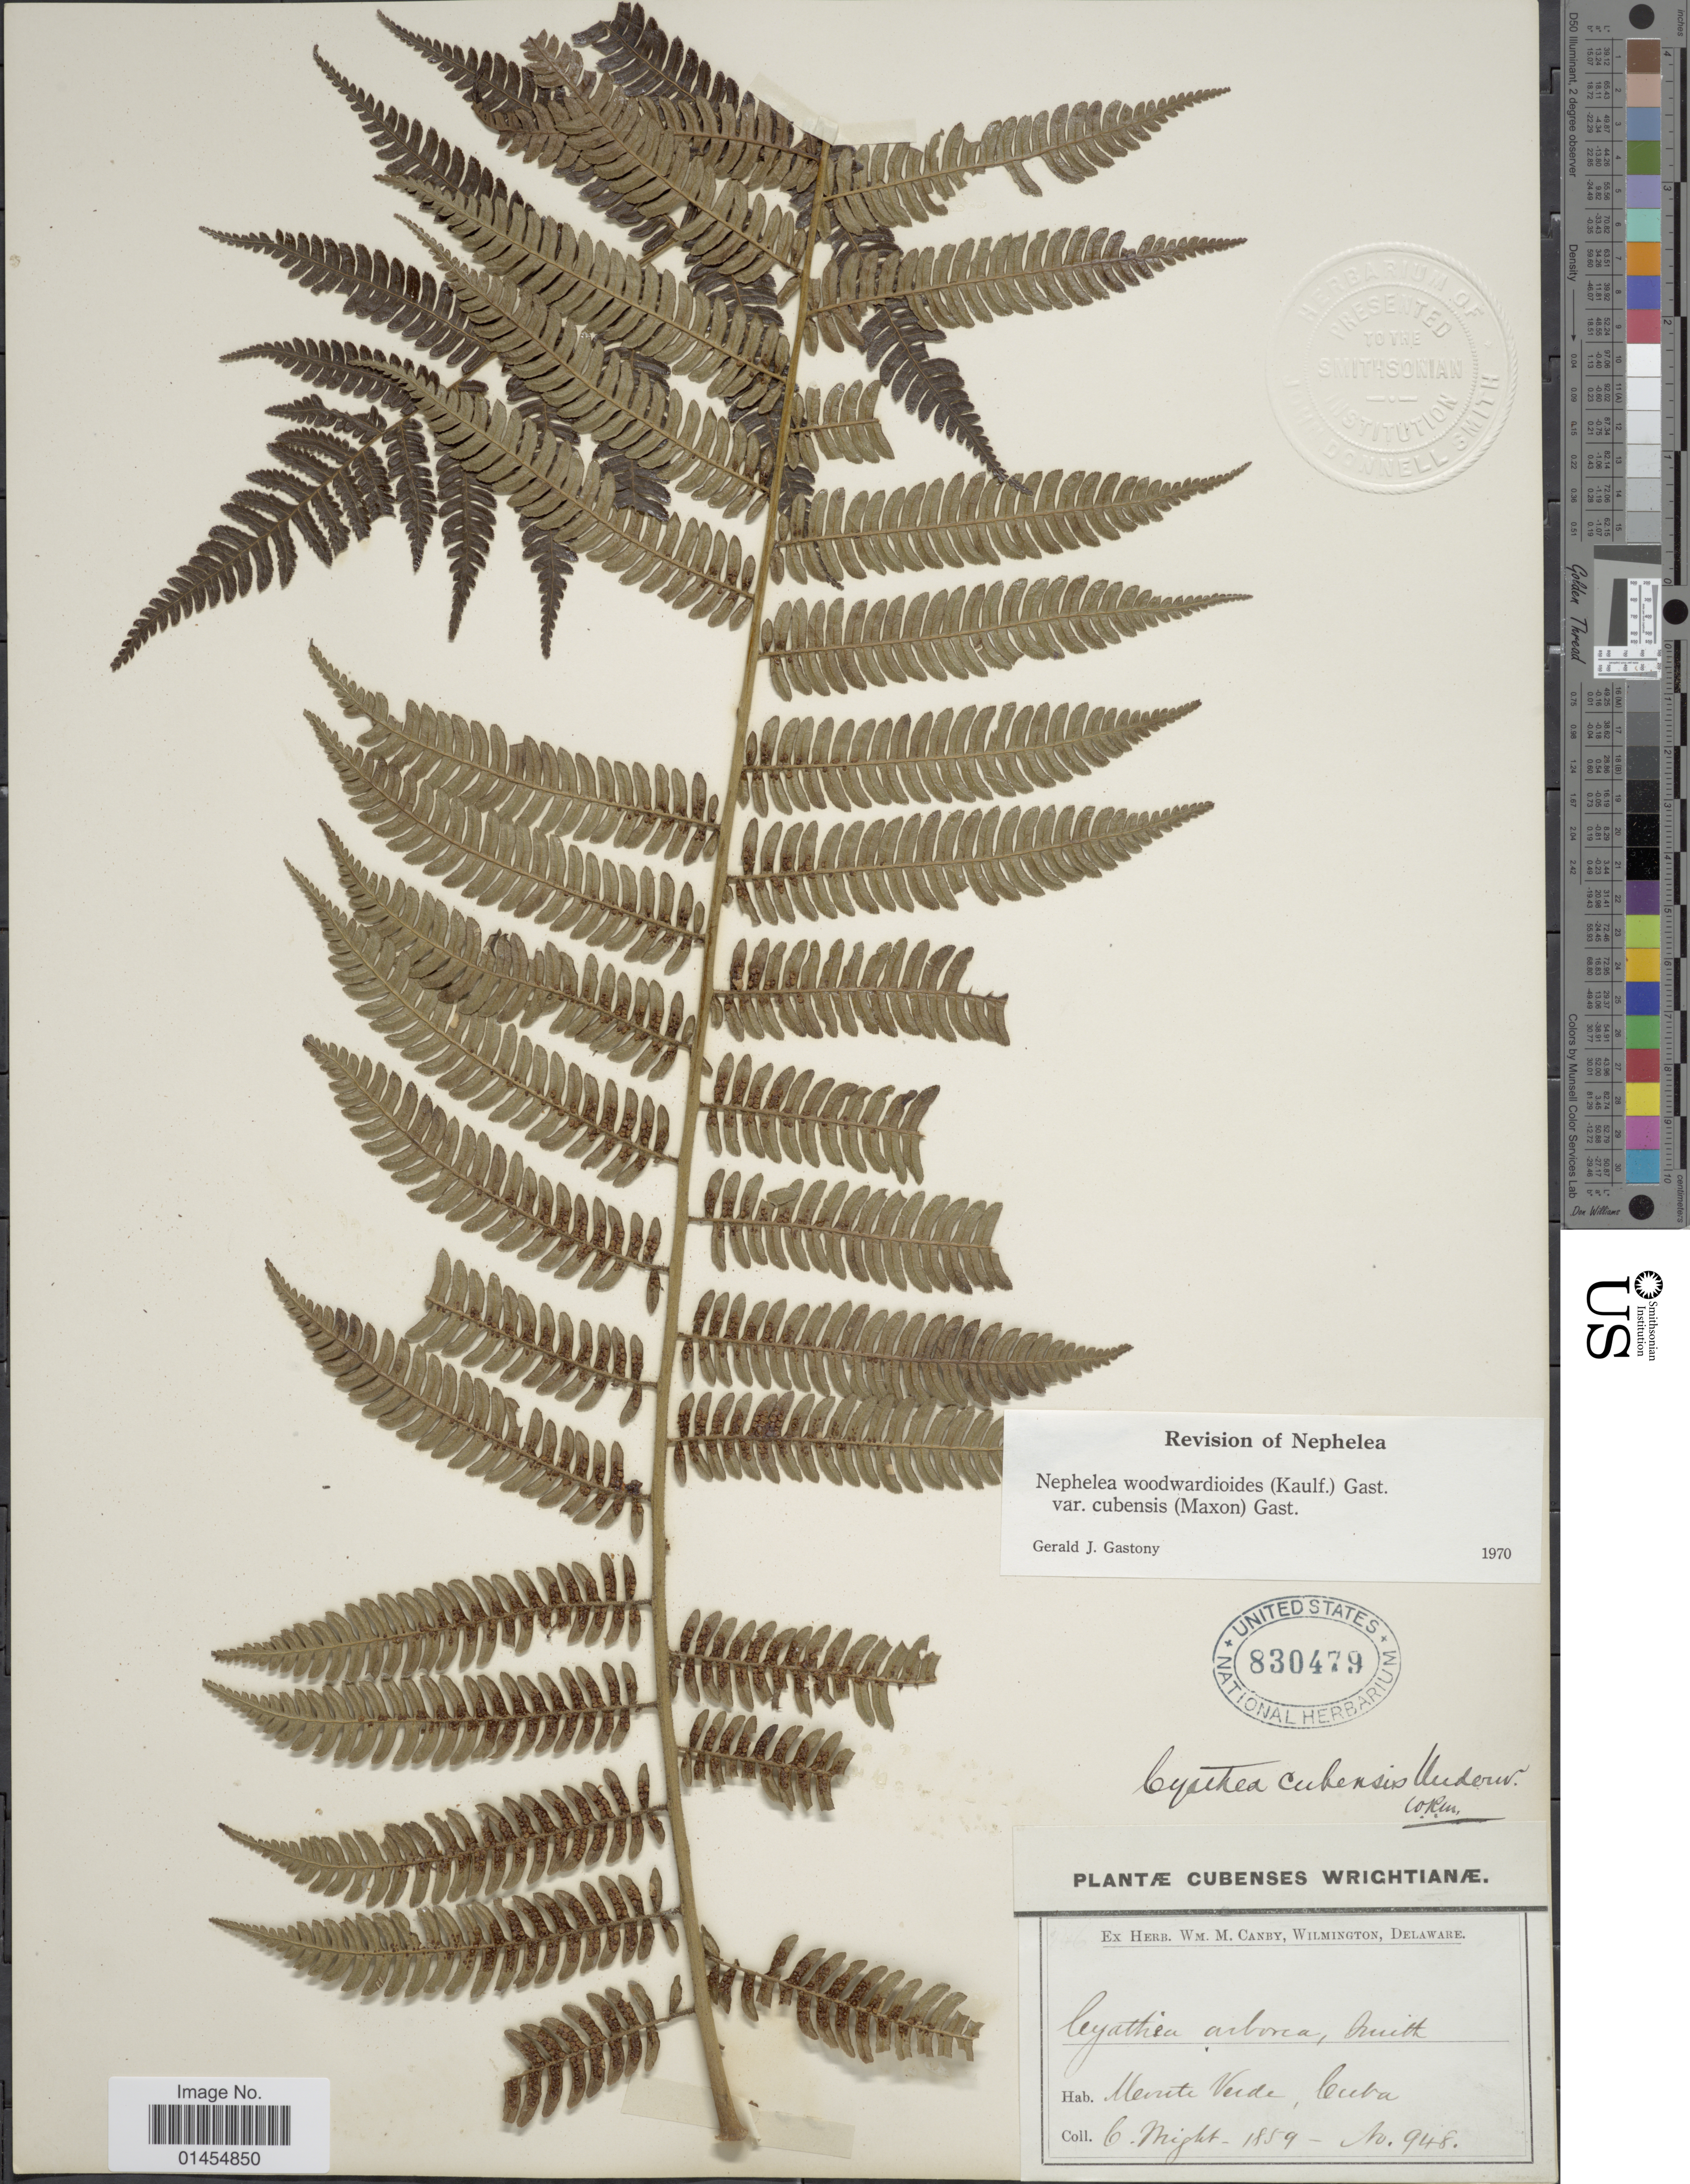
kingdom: Plantae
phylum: Tracheophyta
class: Polypodiopsida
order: Cyatheales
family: Cyatheaceae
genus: Alsophila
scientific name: Alsophila woodwardioides var. cubensis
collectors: C. Wright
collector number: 948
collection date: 1859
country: Cuba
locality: Monte Verde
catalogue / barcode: US 830479